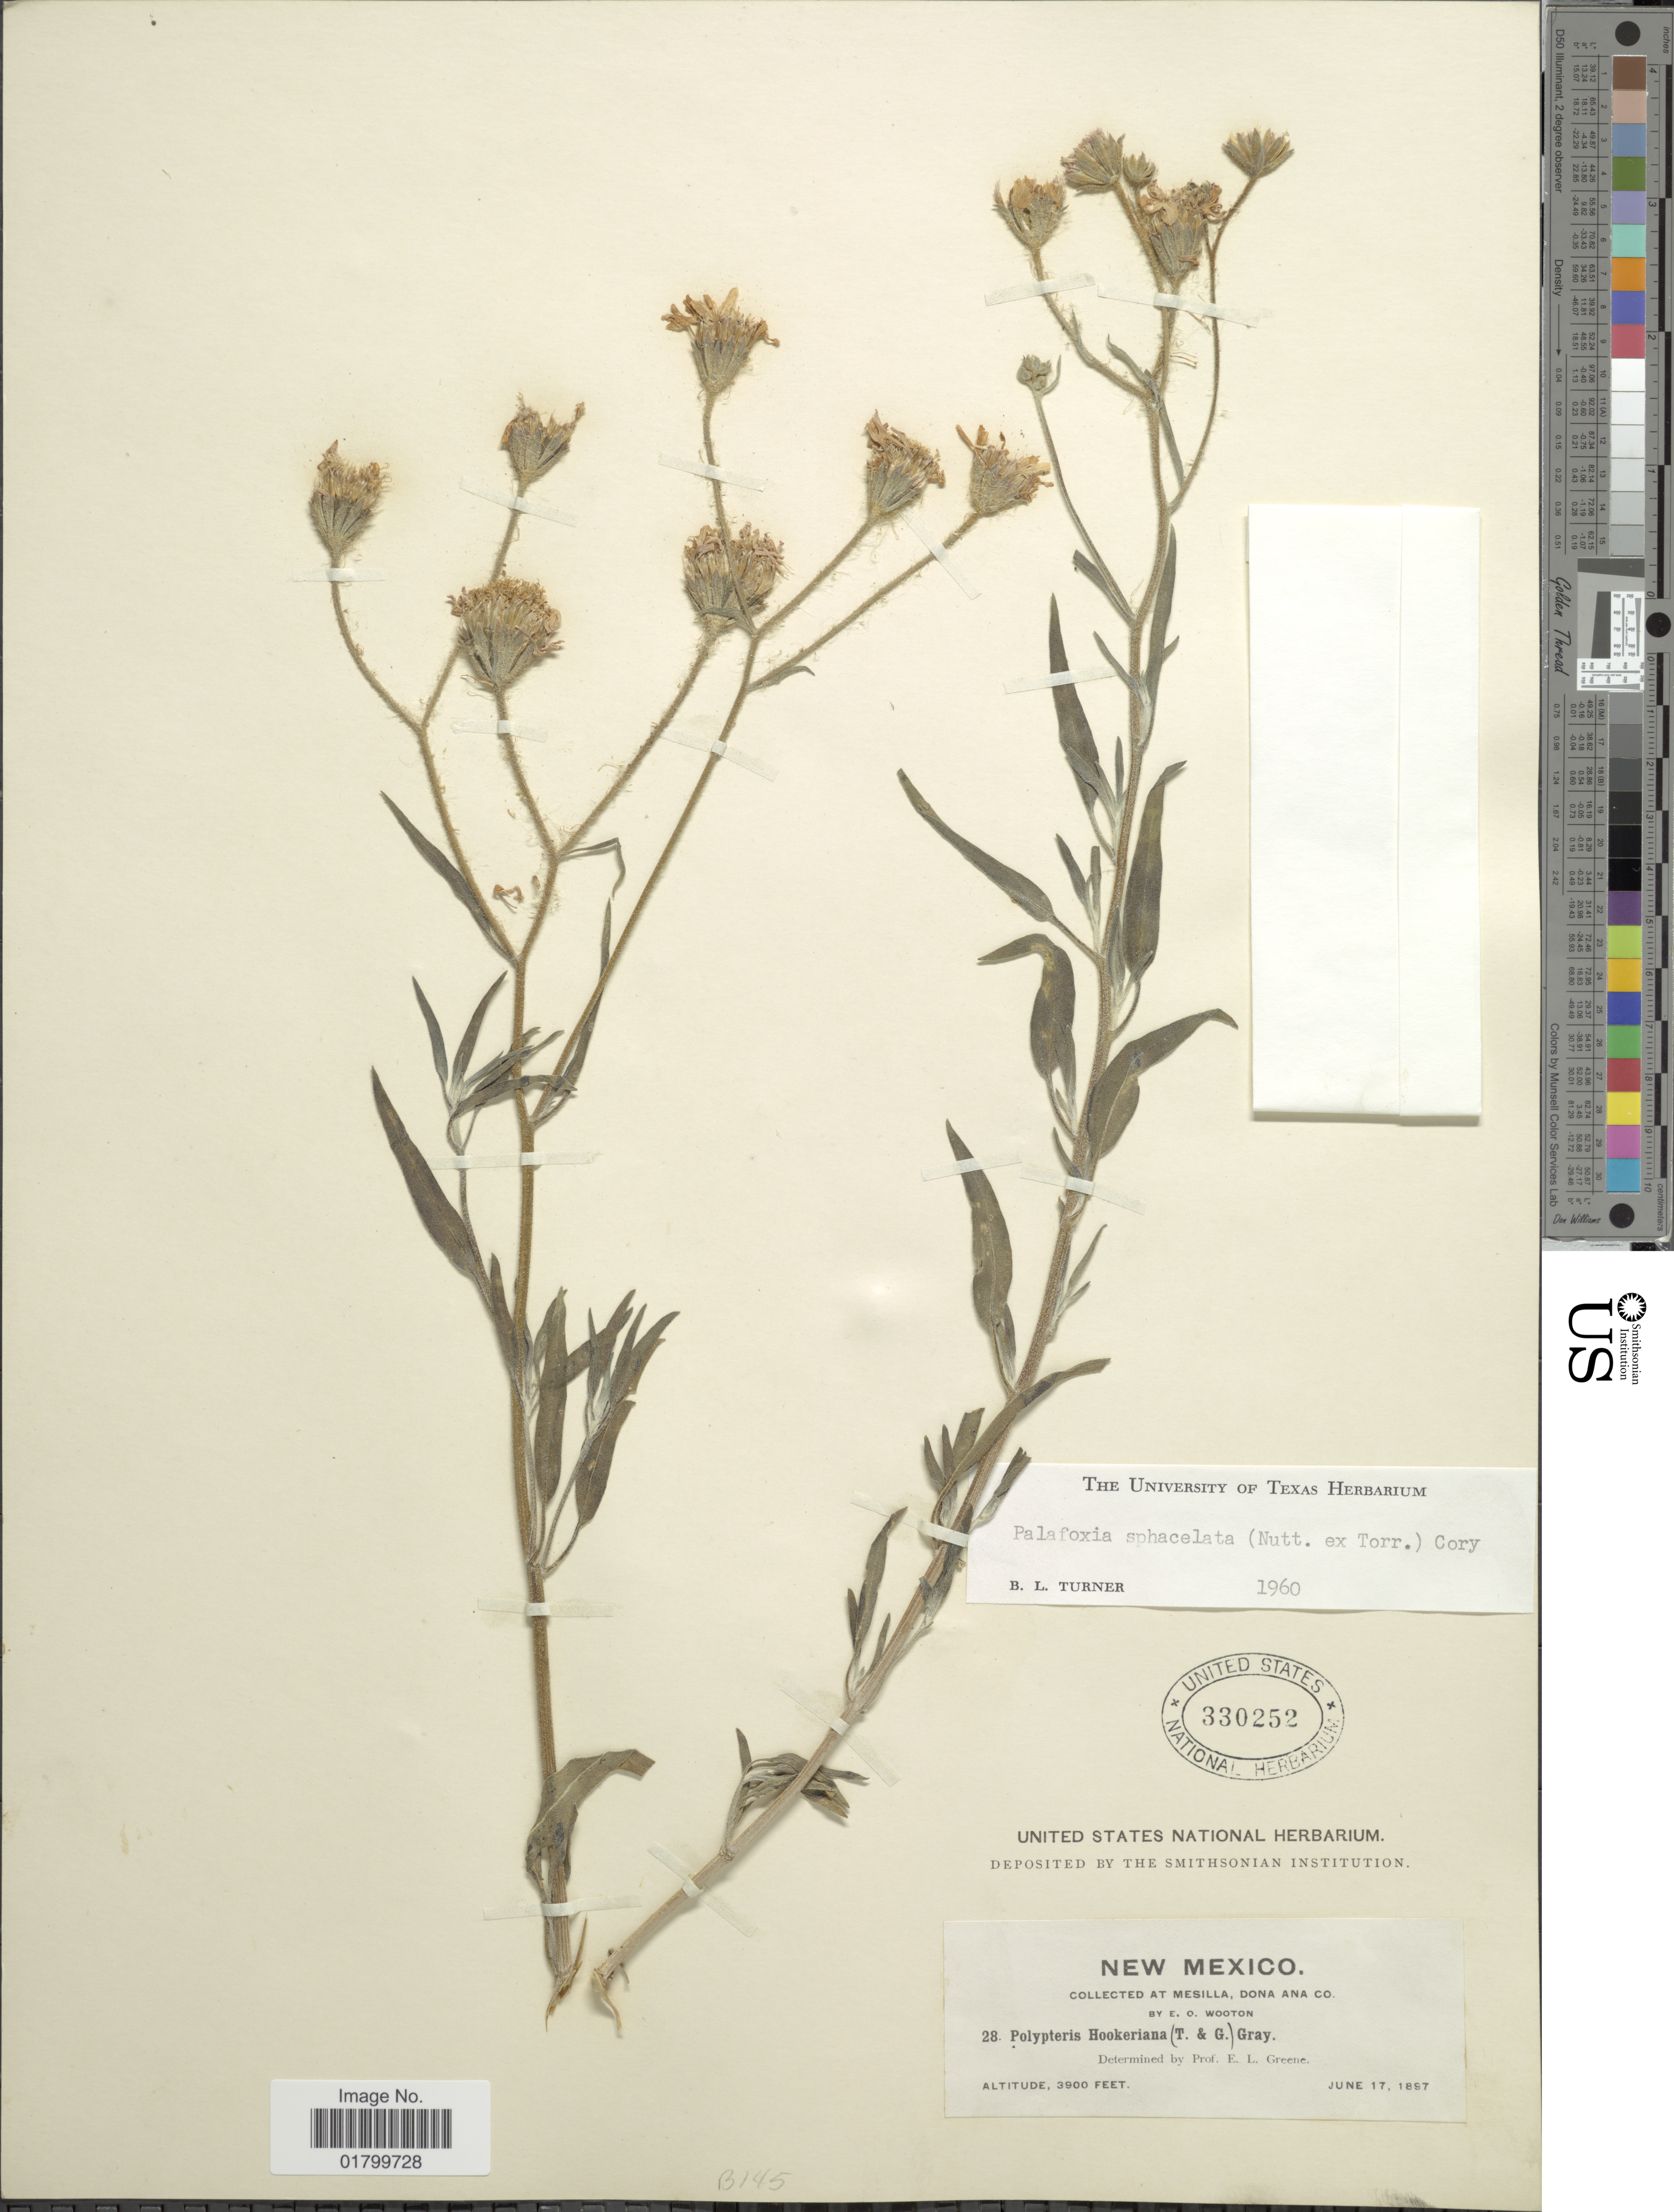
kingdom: Plantae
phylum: Tracheophyta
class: Magnoliopsida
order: Asterales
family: Asteraceae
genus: Palafoxia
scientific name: Palafoxia sphacelata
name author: (Nutt. ex Torr.) Cory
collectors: E. O. Wooton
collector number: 28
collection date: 1897-06-17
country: United States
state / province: New Mexico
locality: At Mesilla, Dona Ana Co.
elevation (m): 1189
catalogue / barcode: US 330252